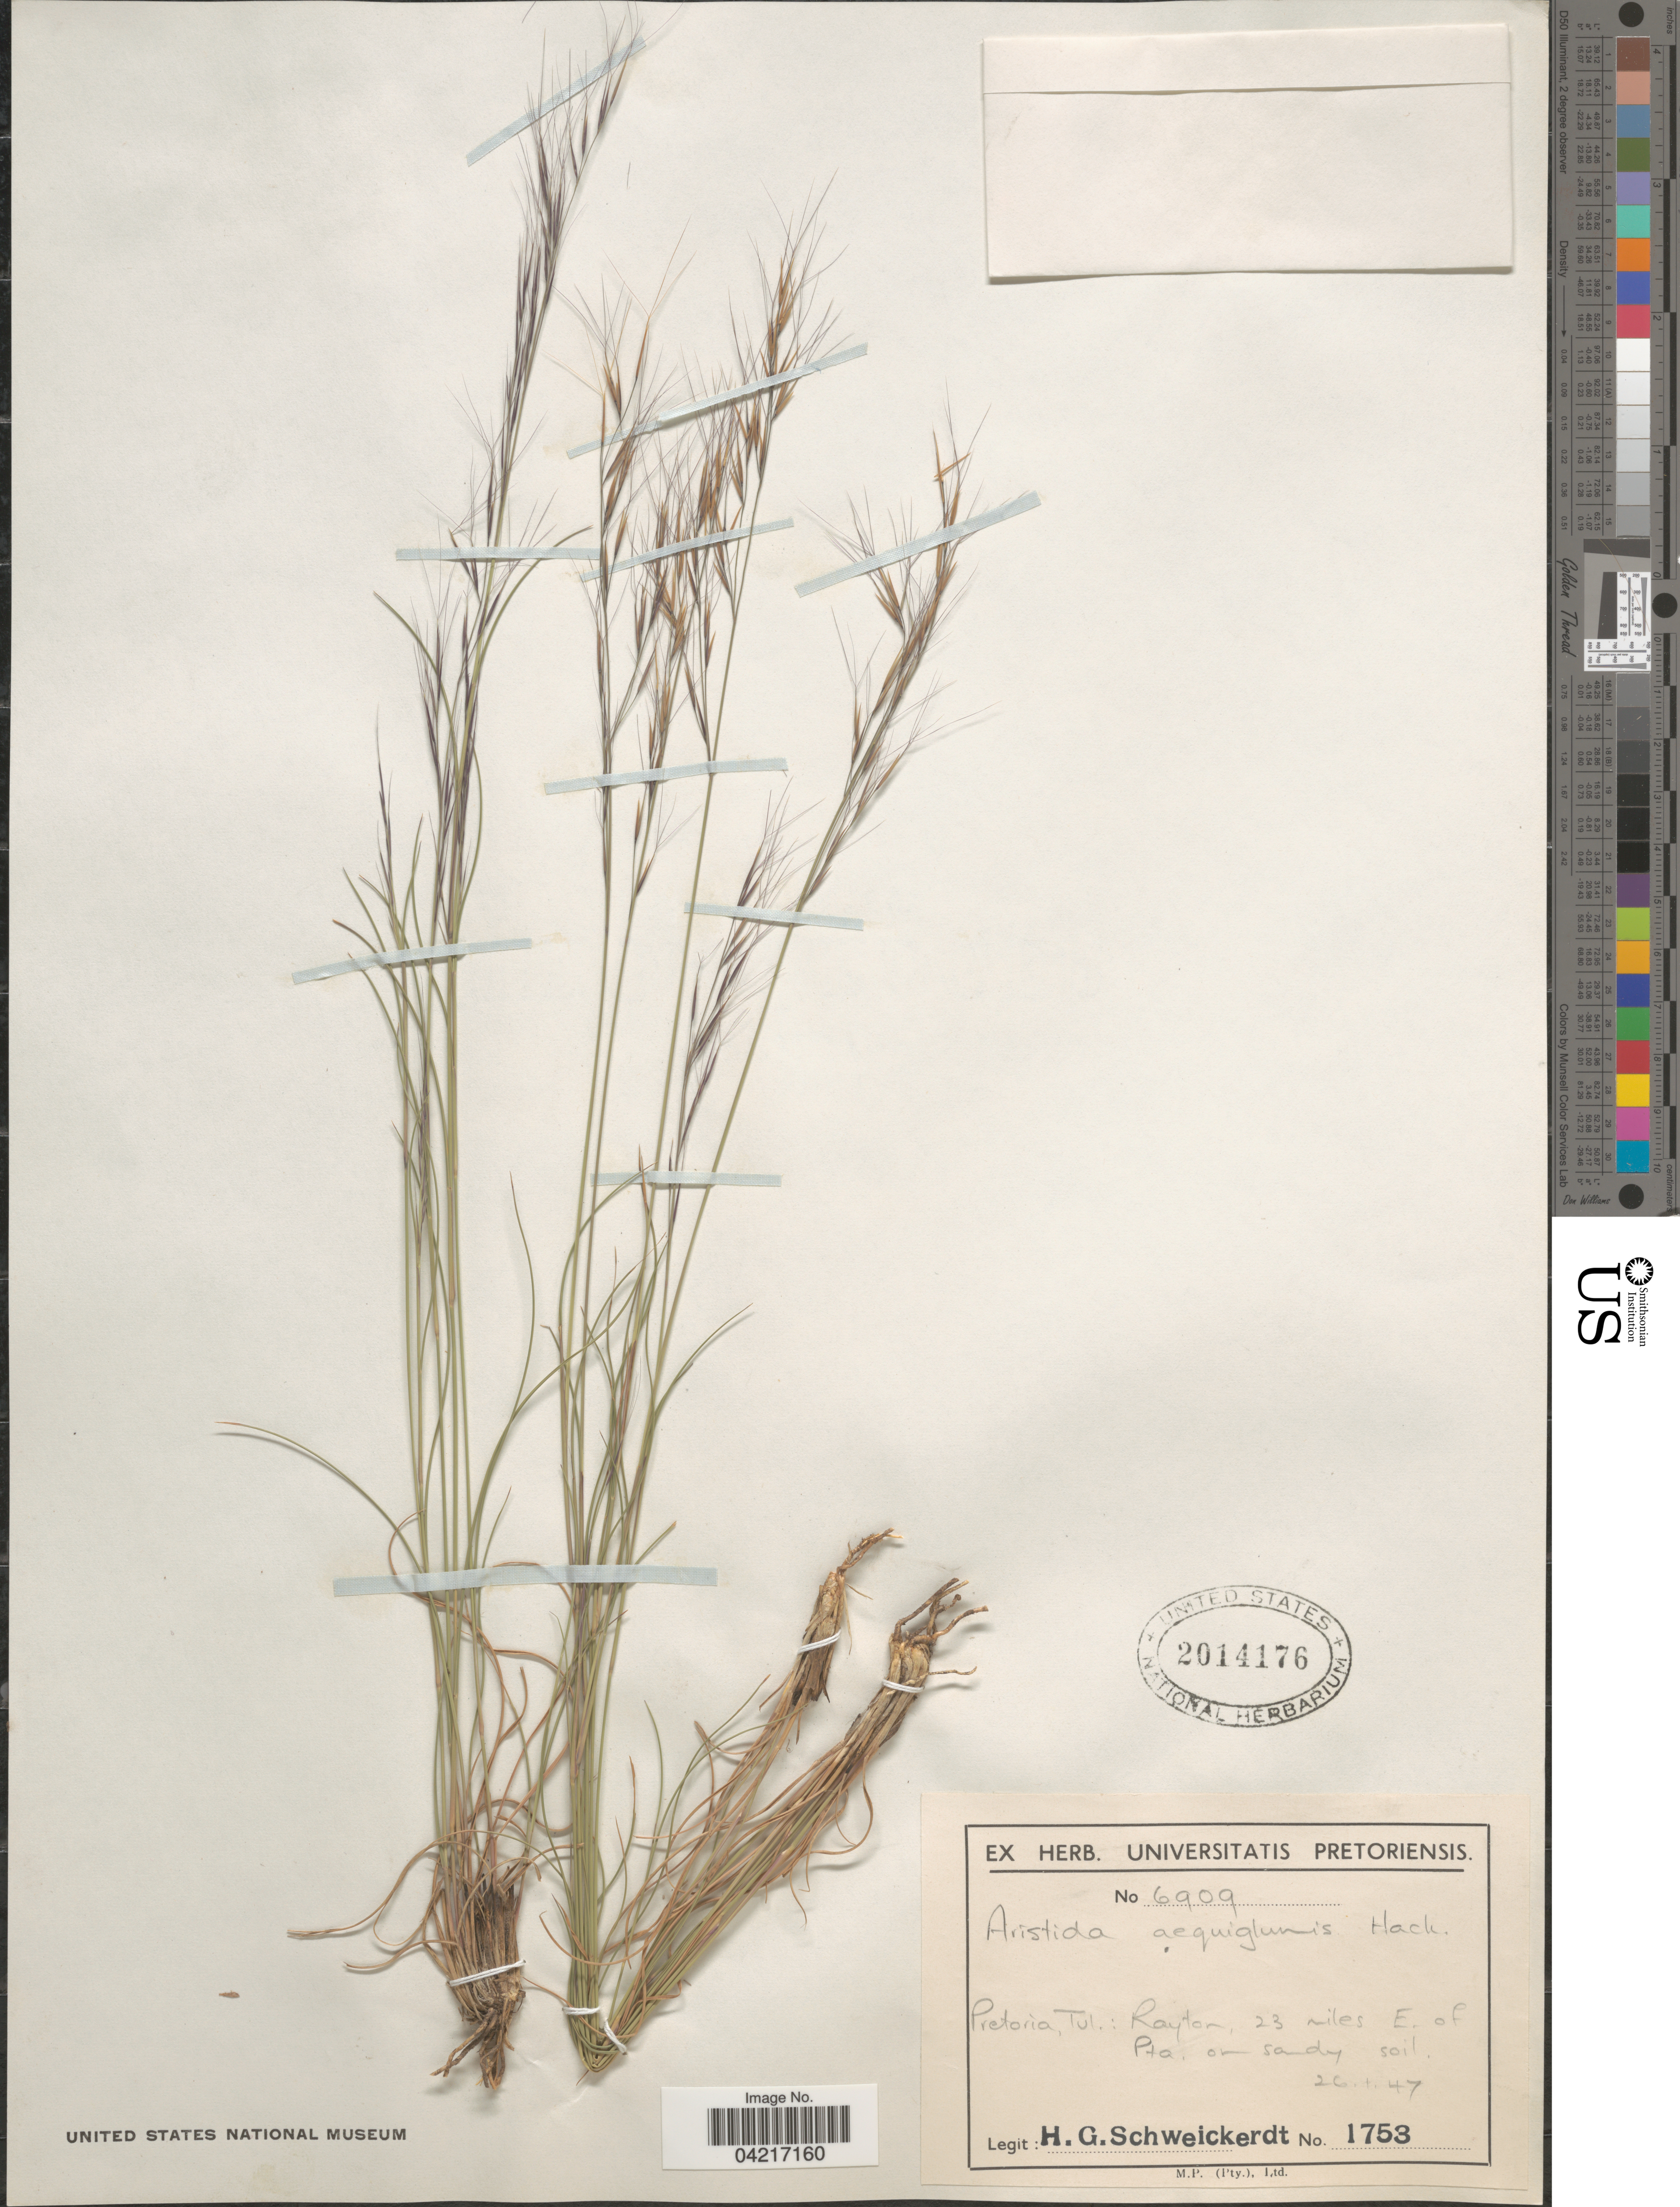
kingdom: Plantae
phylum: Tracheophyta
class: Liliopsida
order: Poales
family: Poaceae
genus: Aristida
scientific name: Aristida aequiglumis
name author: Hack. in Schinz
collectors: H. Schweickerdt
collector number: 1753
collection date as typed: Transcribed d/m/y: 26/1/47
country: South Africa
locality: Pretoria, Tvl.: Rayton, 23 miles E. of Pta. on sandy soil.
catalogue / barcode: US 2014176